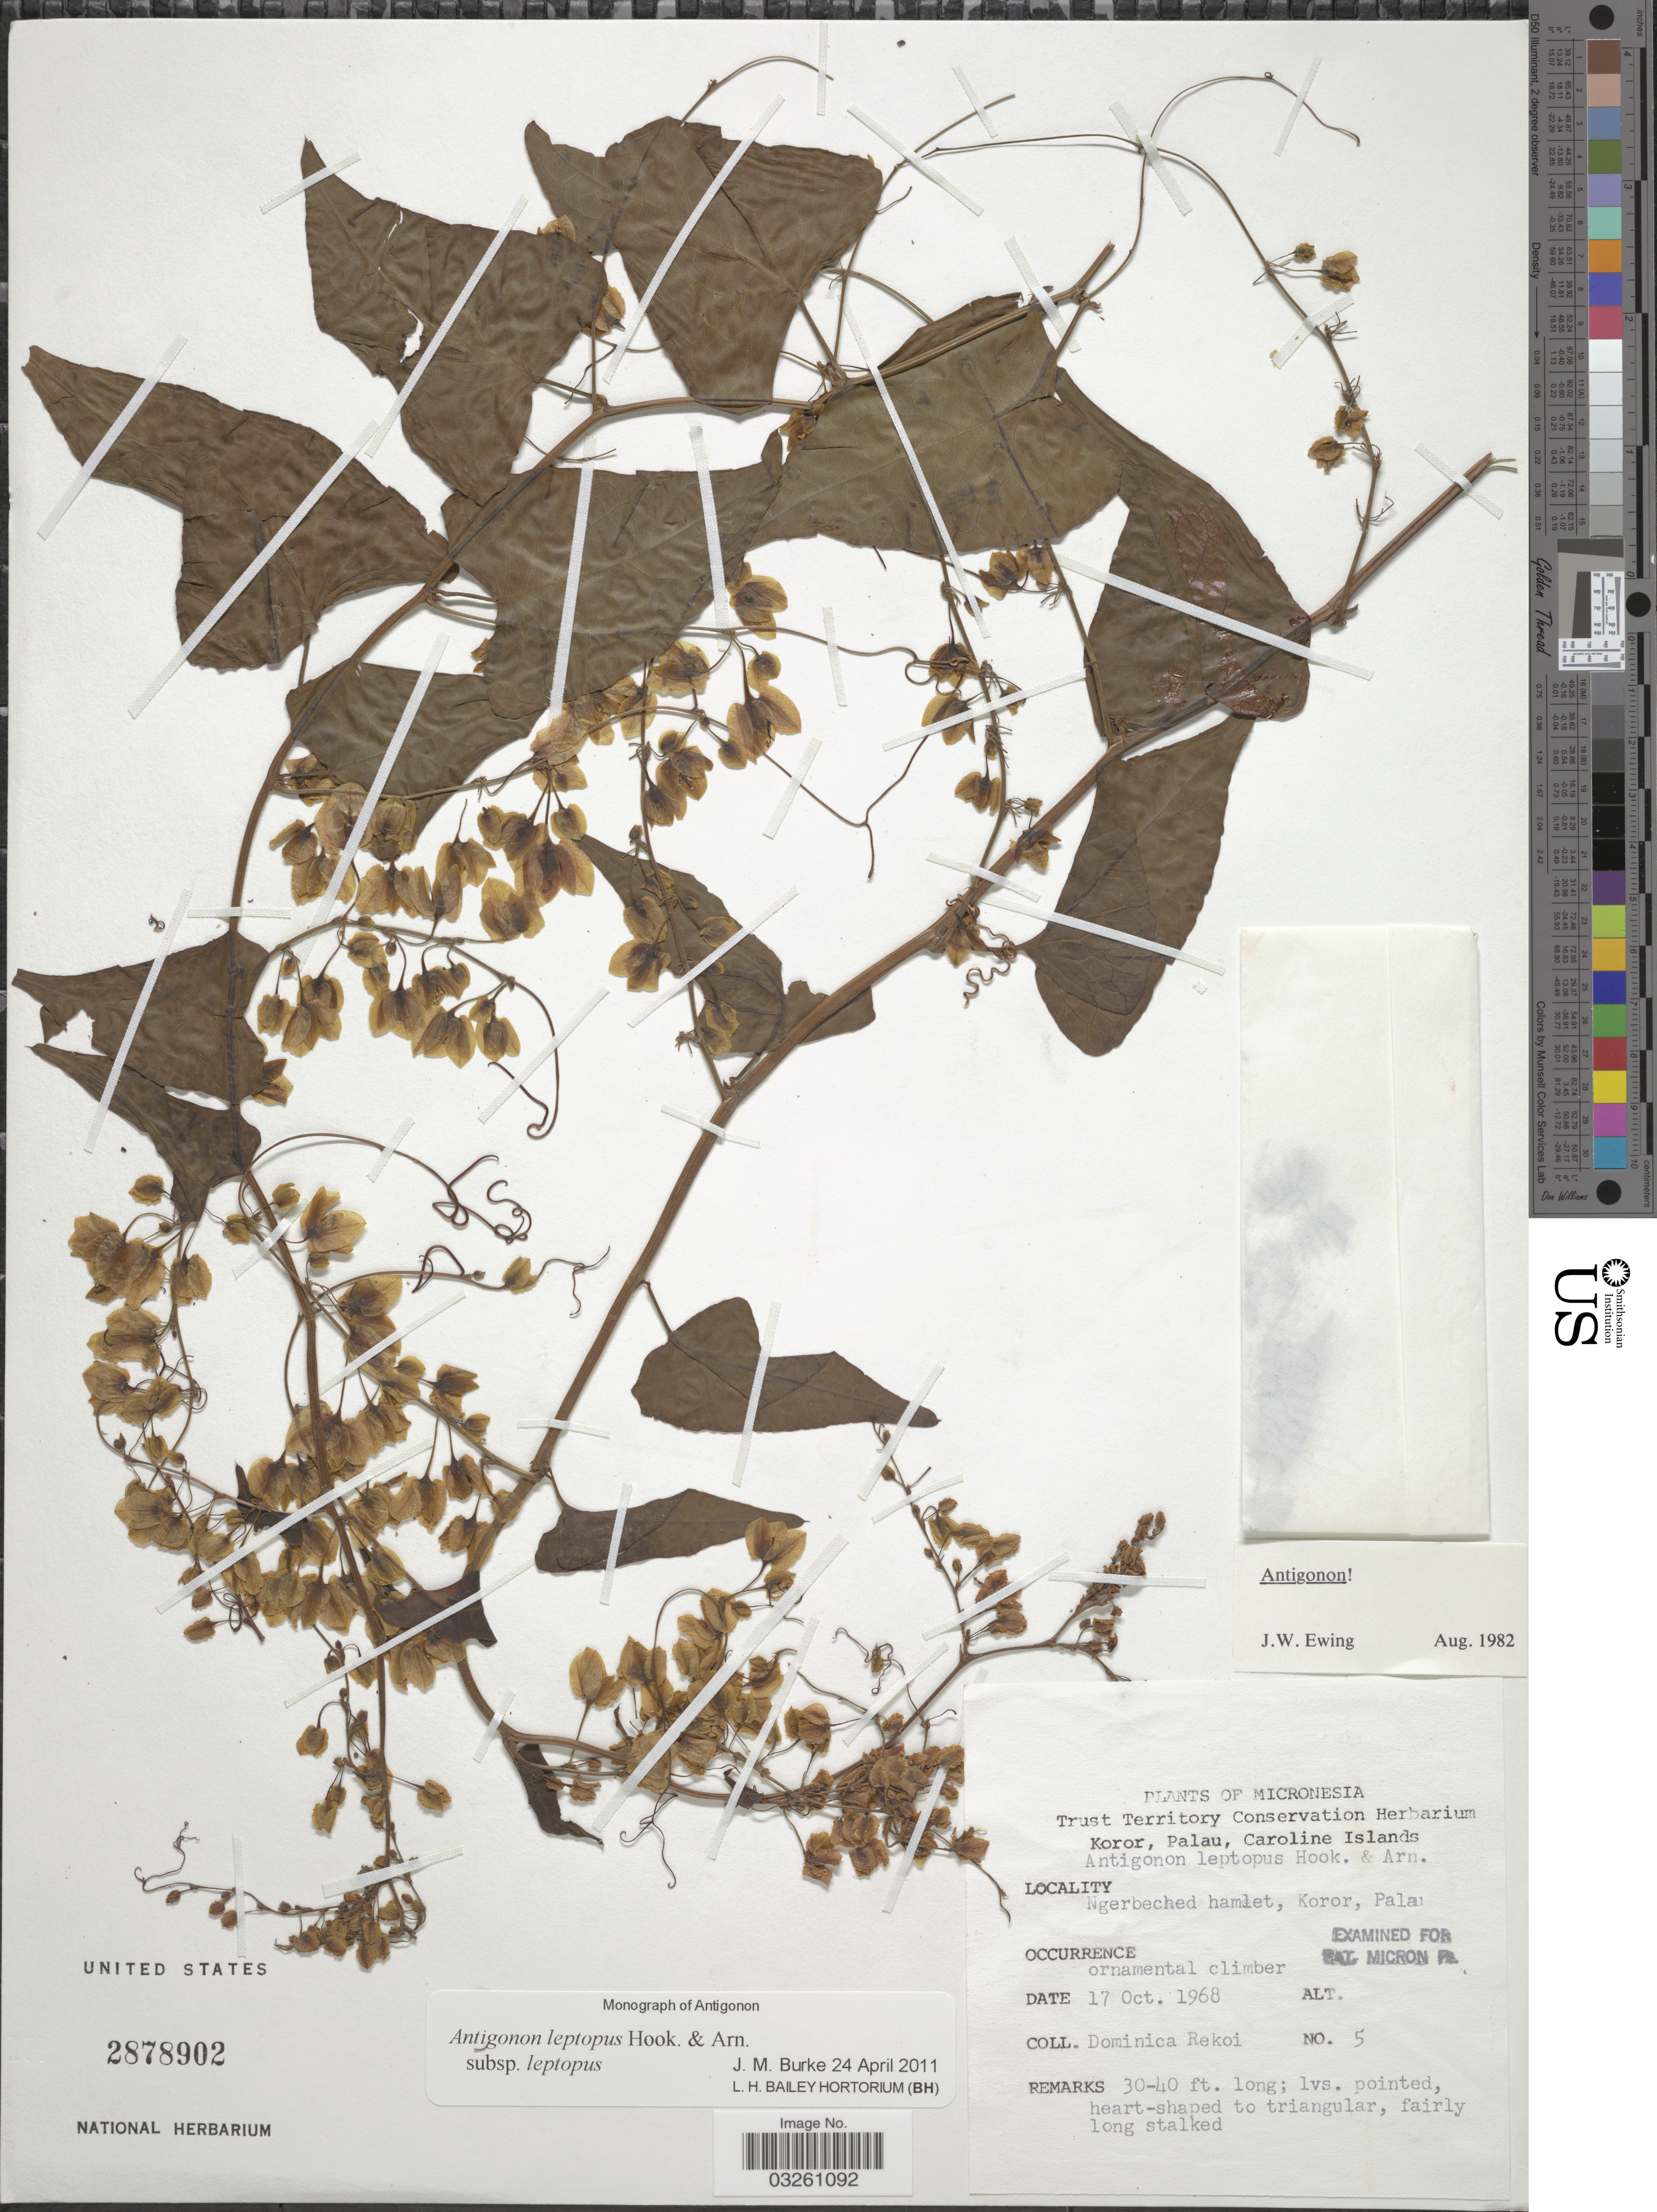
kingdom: Plantae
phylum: Tracheophyta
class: Magnoliopsida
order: Caryophyllales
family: Polygonaceae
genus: Antigonon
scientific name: Antigonon leptopus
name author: Hook. & Arn.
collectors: D. Rekoi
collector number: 5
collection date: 1968-10-17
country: Palau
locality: Ngerbeched hamlet, Koror, Palau.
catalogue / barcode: US 2878902